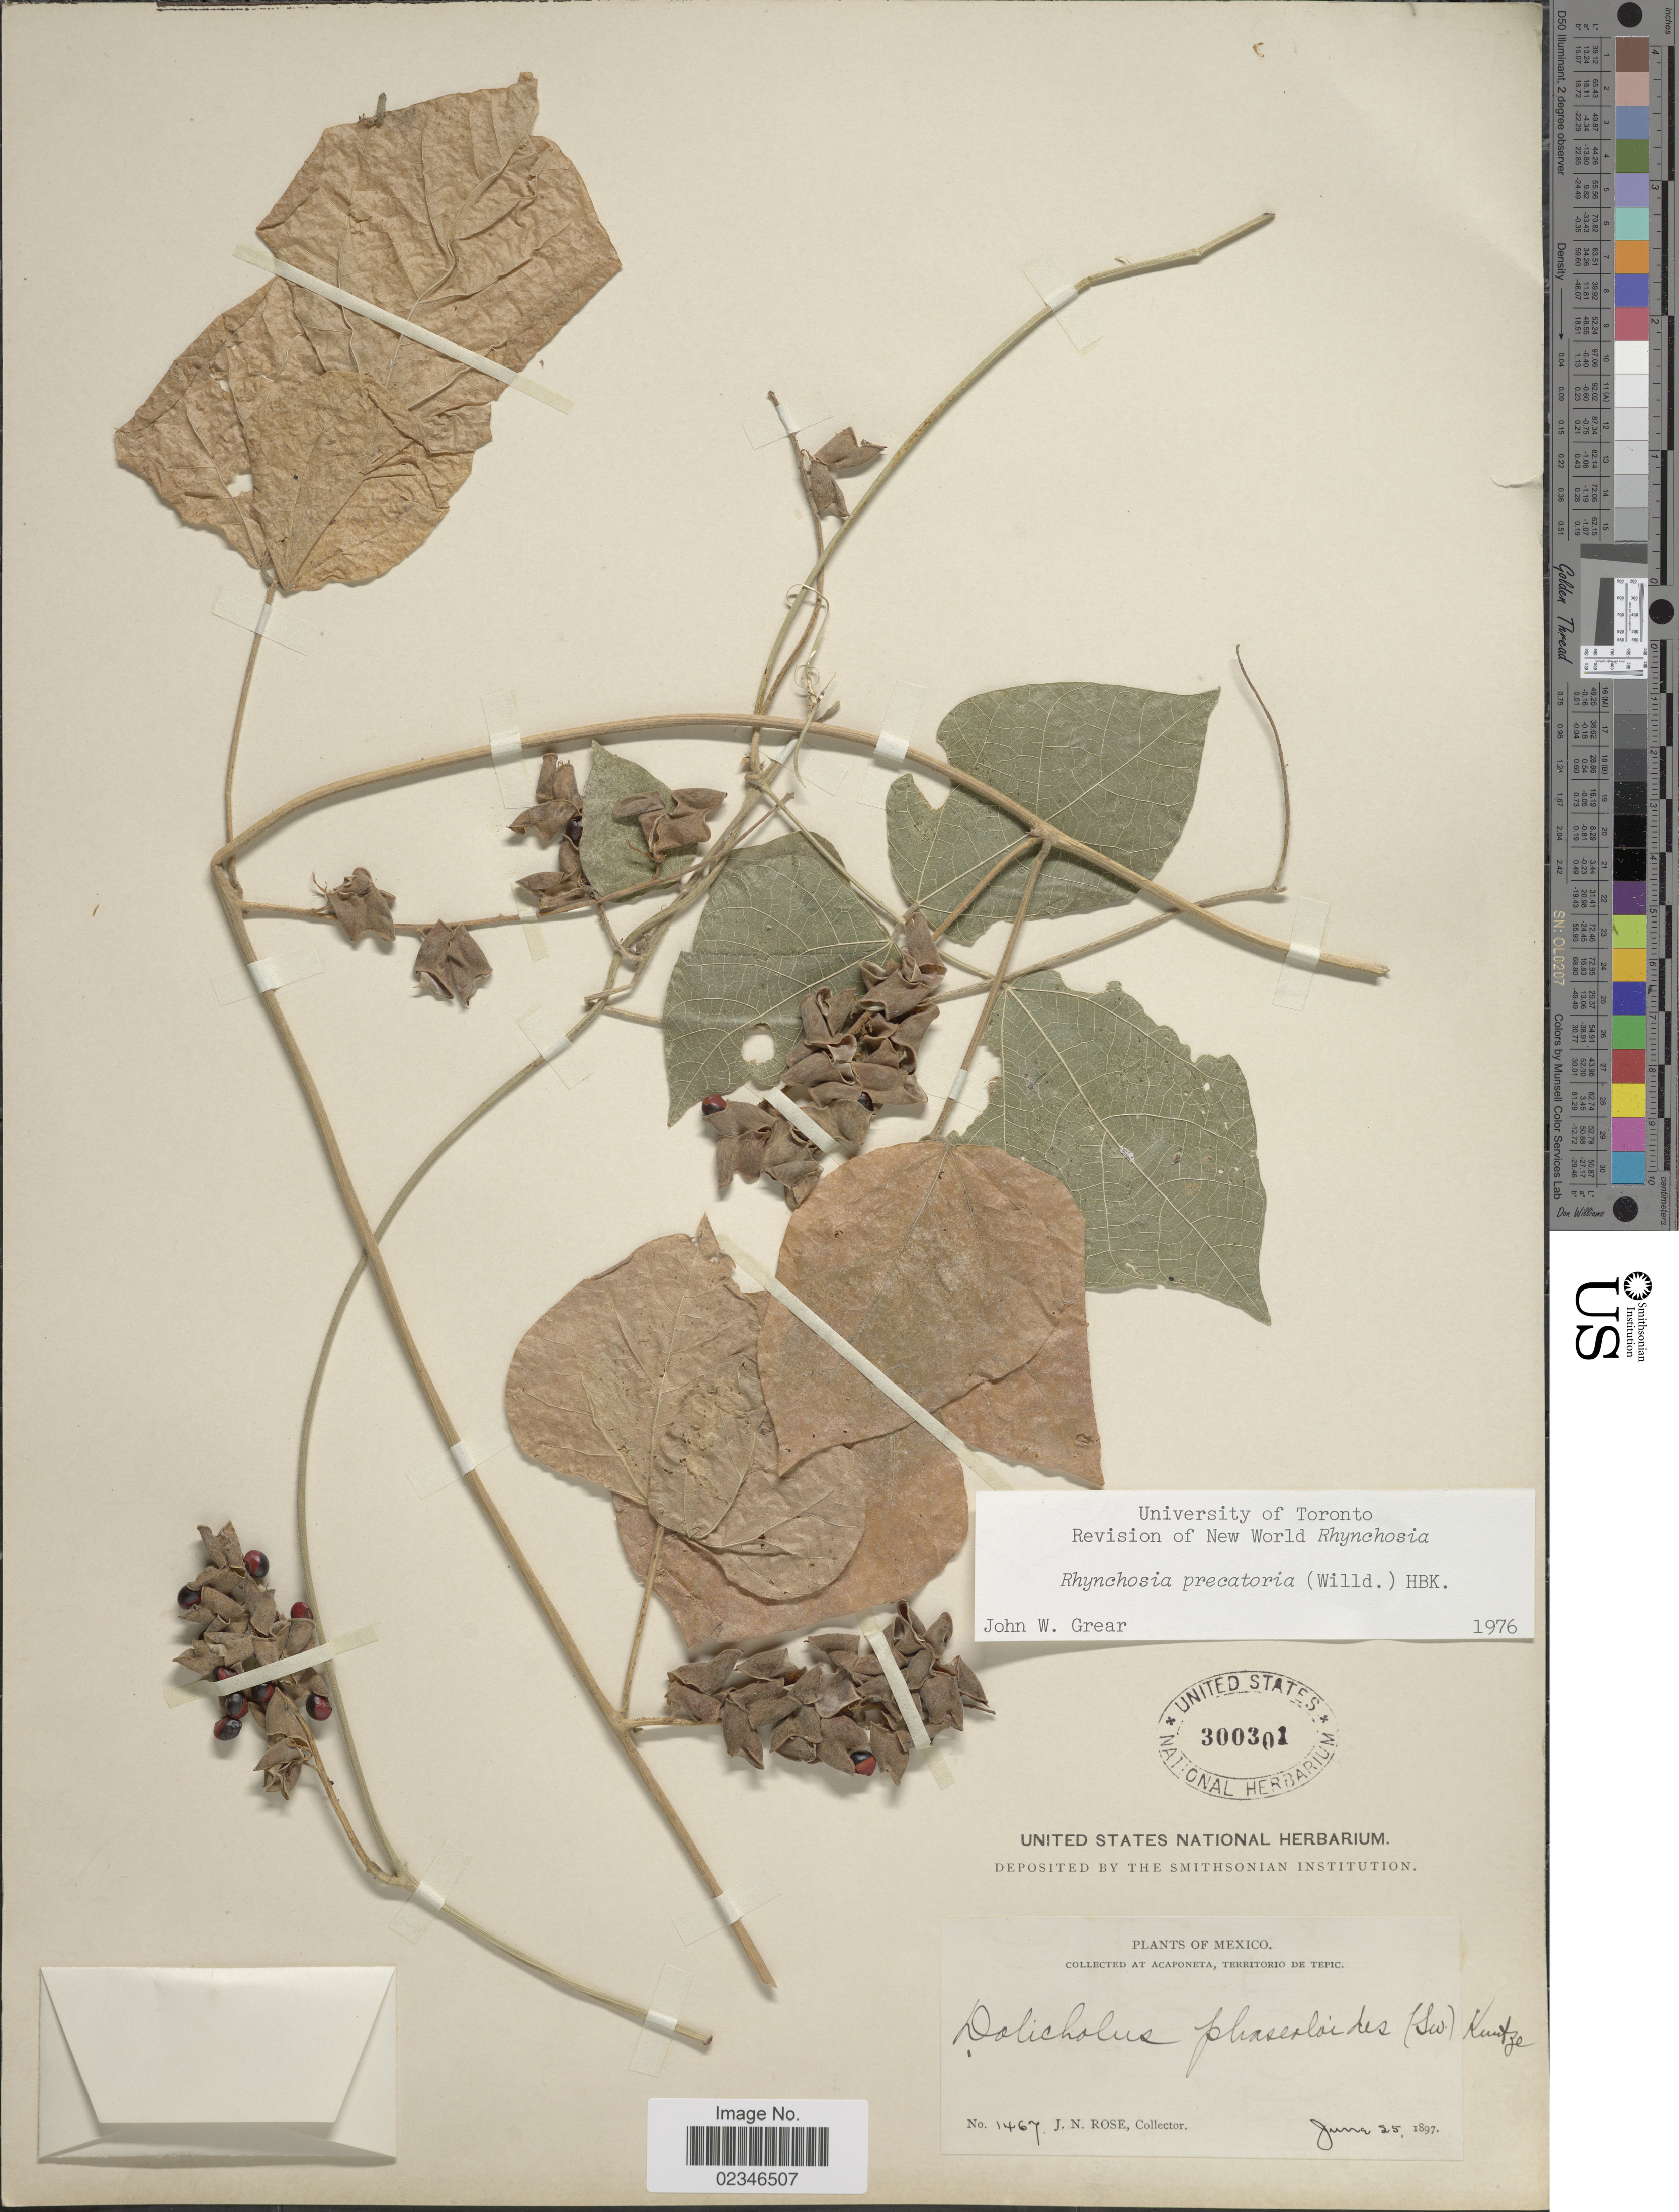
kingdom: Plantae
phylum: Tracheophyta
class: Magnoliopsida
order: Fabales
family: Fabaceae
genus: Rhynchosia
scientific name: Rhynchosia precatoria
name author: (Willd.) DC.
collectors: J. N. Rose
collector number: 1467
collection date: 1897-06-25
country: Mexico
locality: At Acaponeta, Territorio de Tepic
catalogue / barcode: US 300301